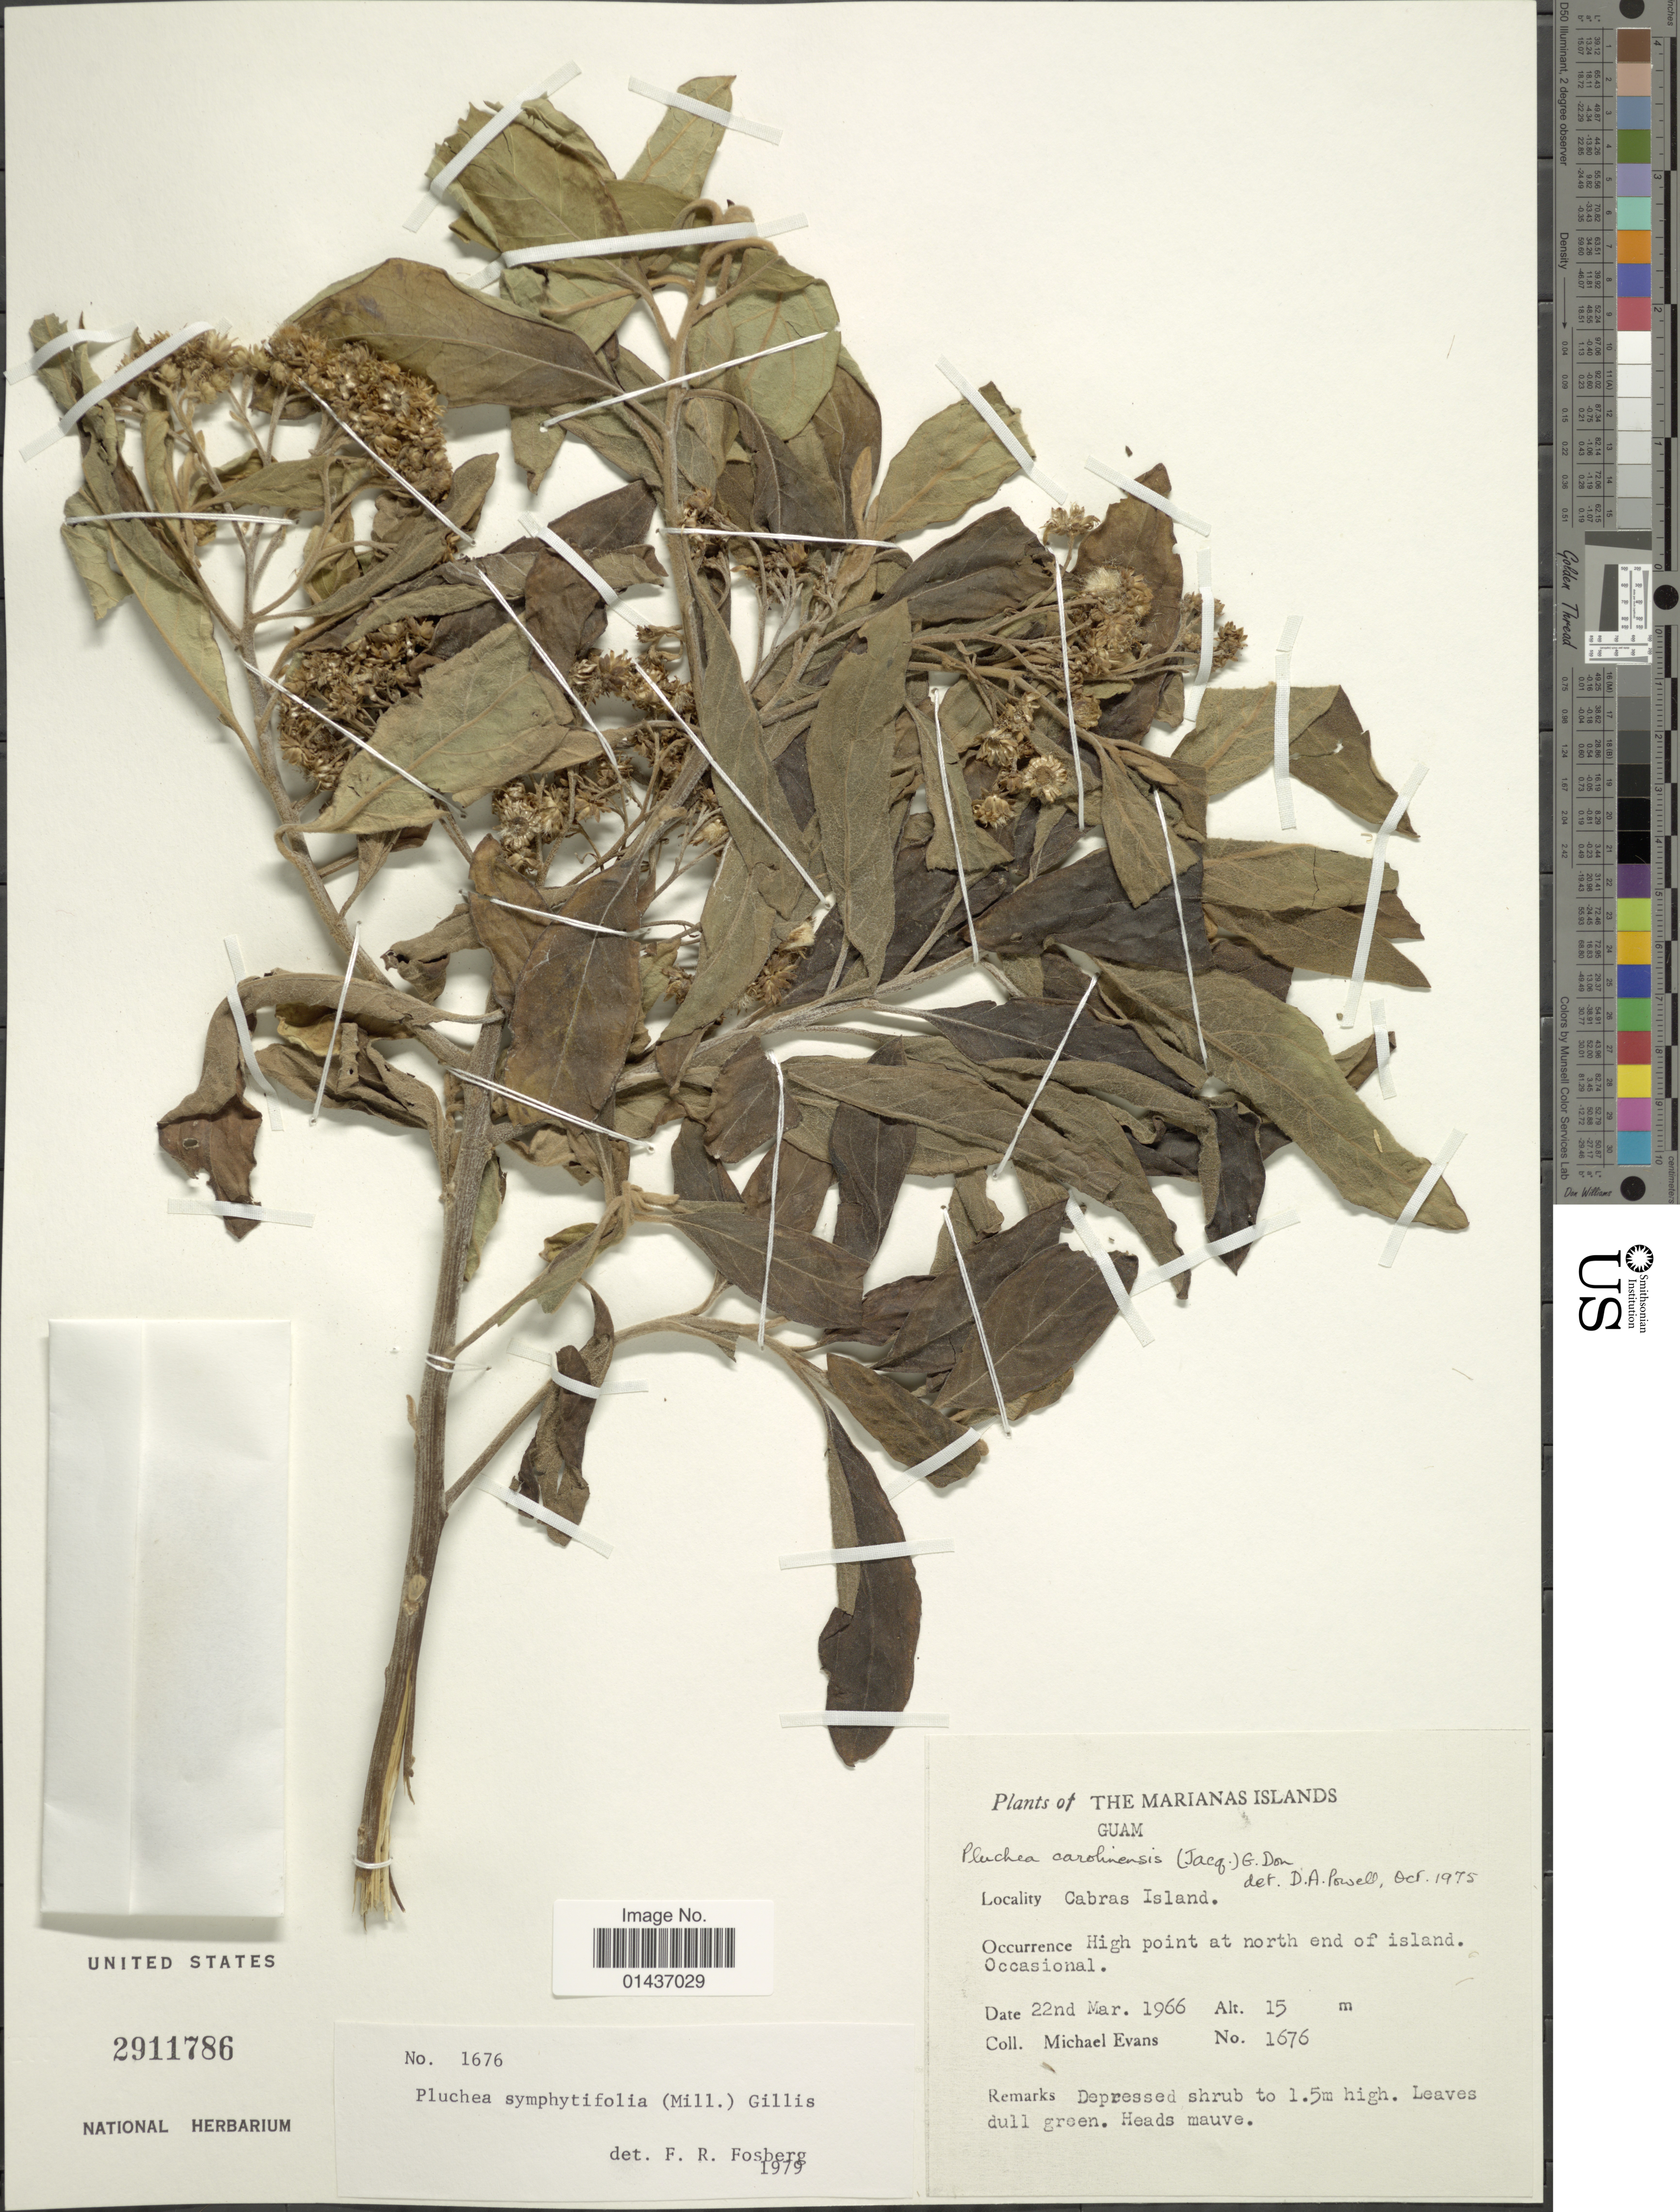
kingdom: Plantae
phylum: Tracheophyta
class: Magnoliopsida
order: Asterales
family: Asteraceae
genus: Pluchea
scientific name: Pluchea carolinensis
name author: (Jacq.) D. Don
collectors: M. Evans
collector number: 1676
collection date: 1966-03-22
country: Guam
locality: The Marianas Islands, Cabras Island, High point at north end of island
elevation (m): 15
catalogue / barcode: US 2911786